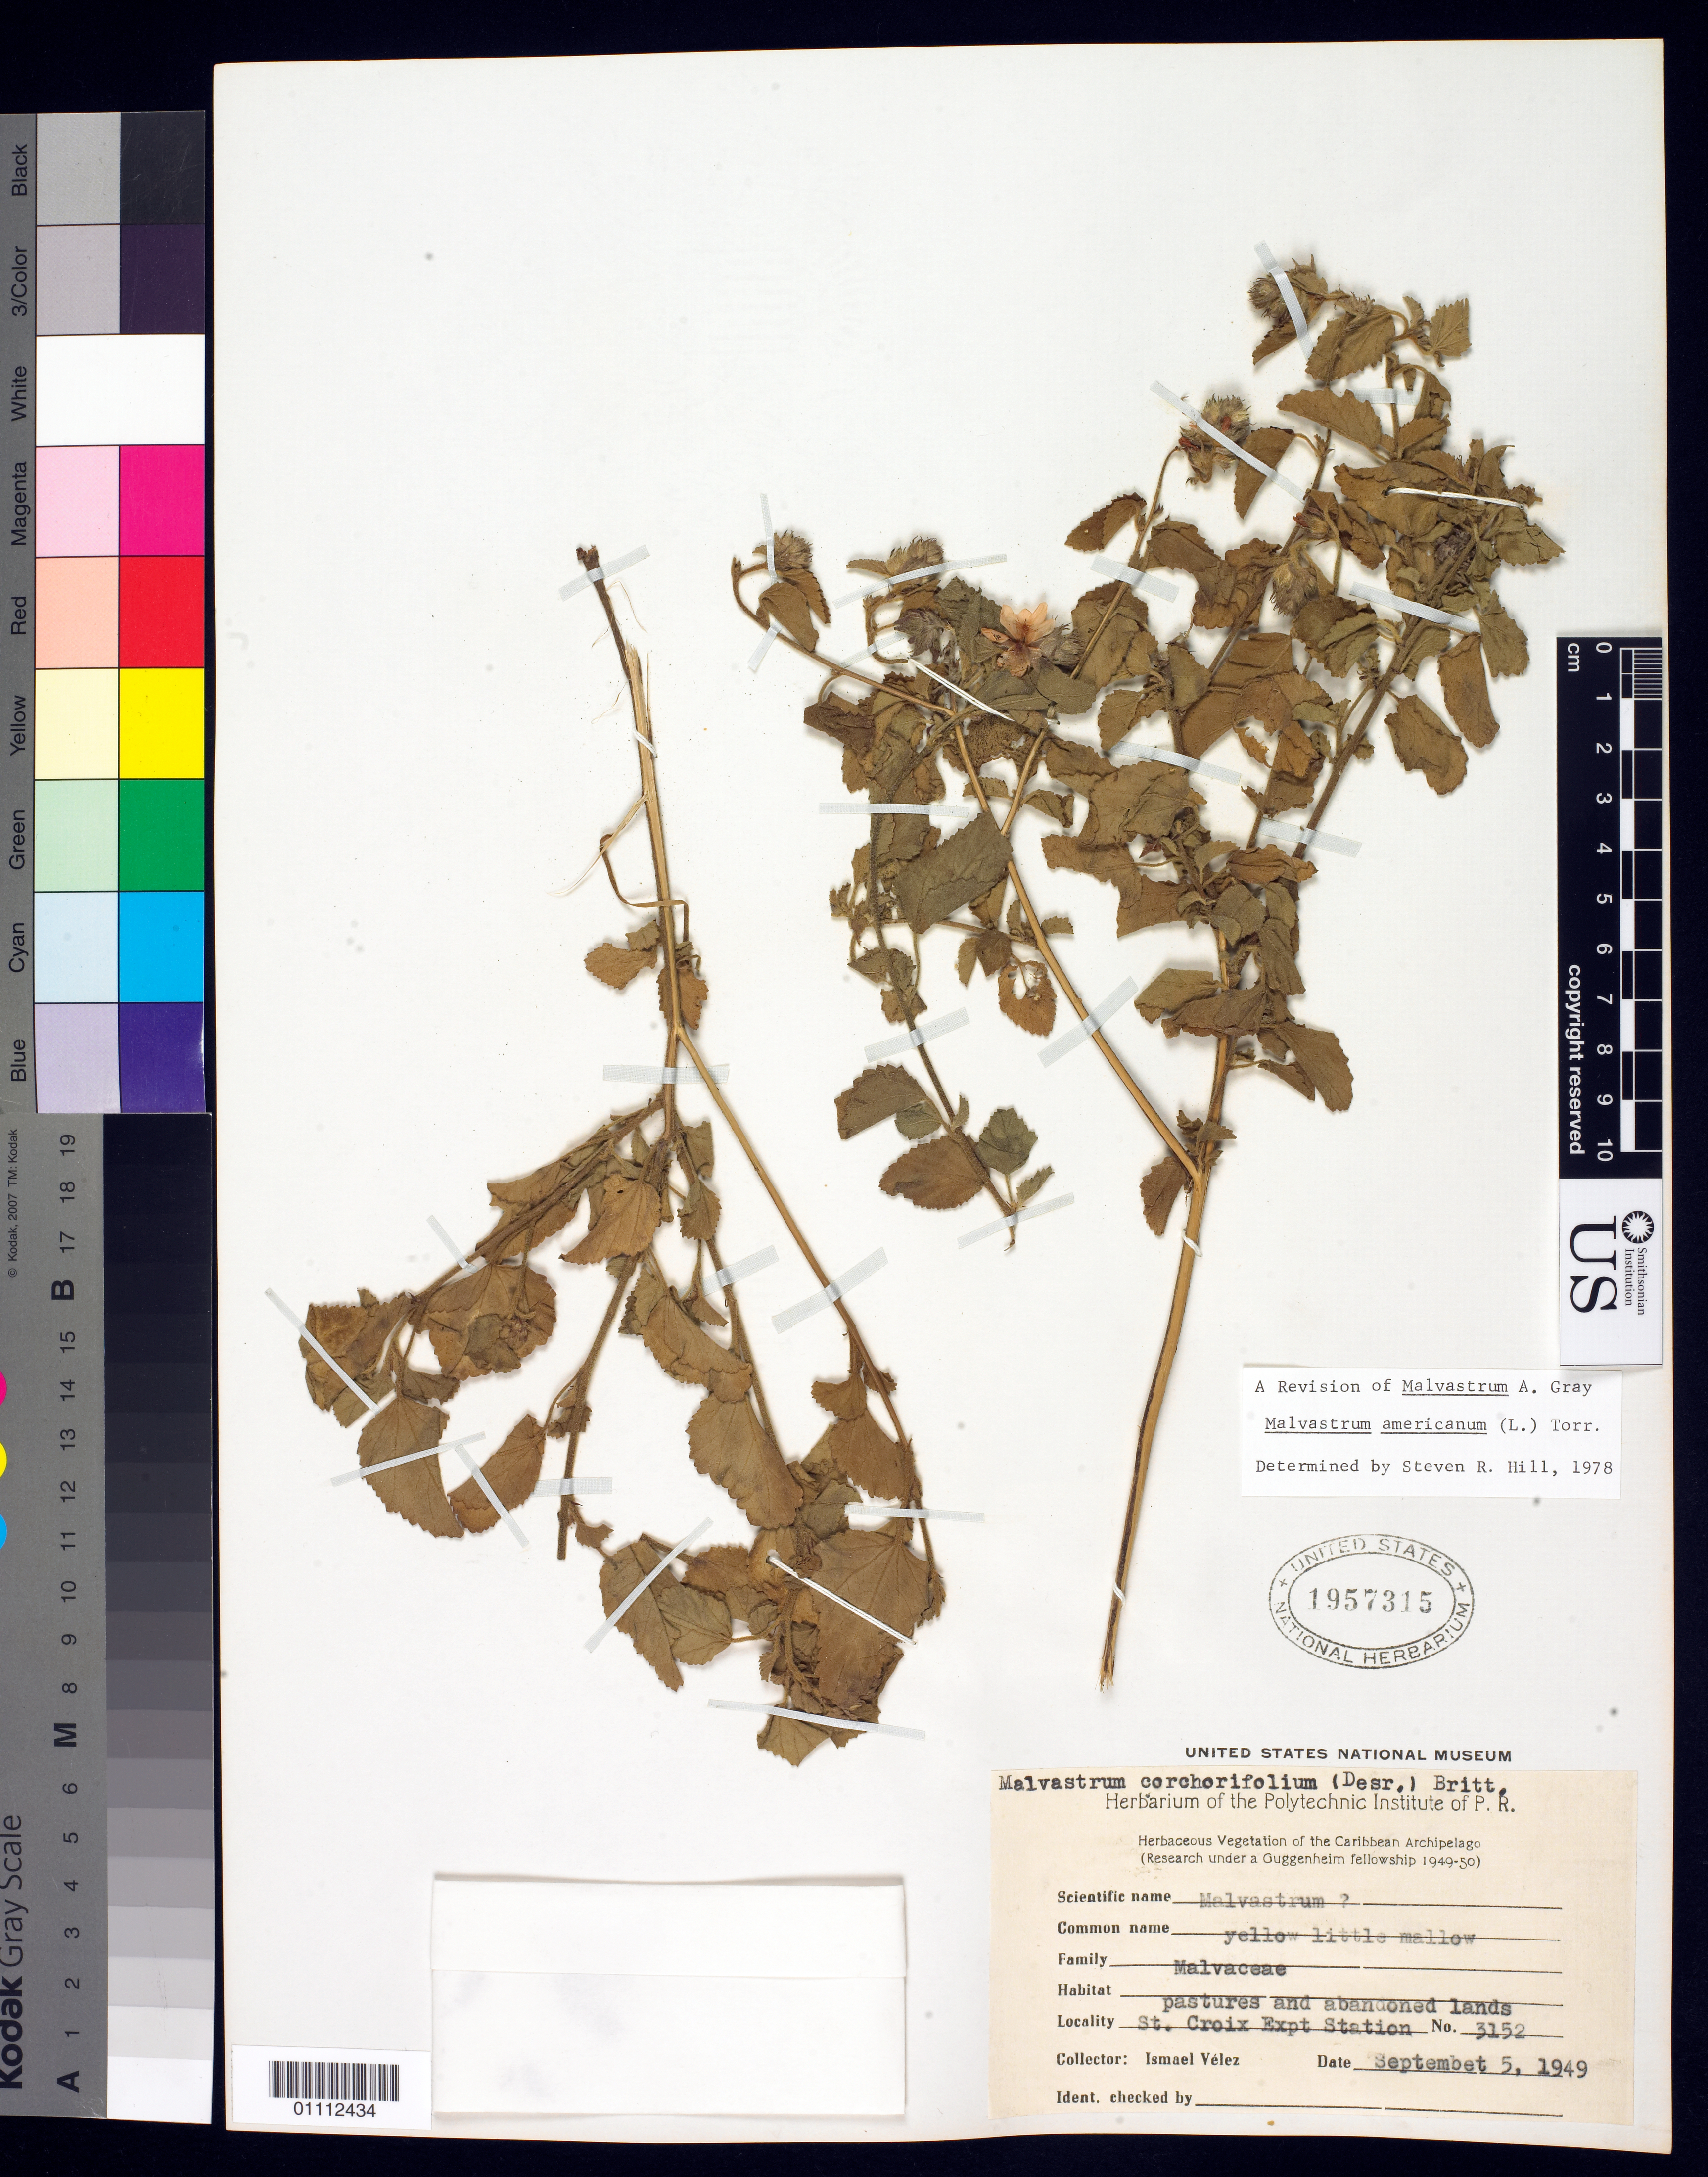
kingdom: Plantae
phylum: Tracheophyta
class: Magnoliopsida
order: Malvales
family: Malvaceae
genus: Malvastrum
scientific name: Malvastrum americanum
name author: (L.) Torr.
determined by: Hill, Steven R.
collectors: I. Vélez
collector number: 3152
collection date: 1949-09-05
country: U.S. Virgin Islands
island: St. Croix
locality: St. Croix Exp. Station.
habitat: Pastures and abandoned lands.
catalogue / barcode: US 1957315